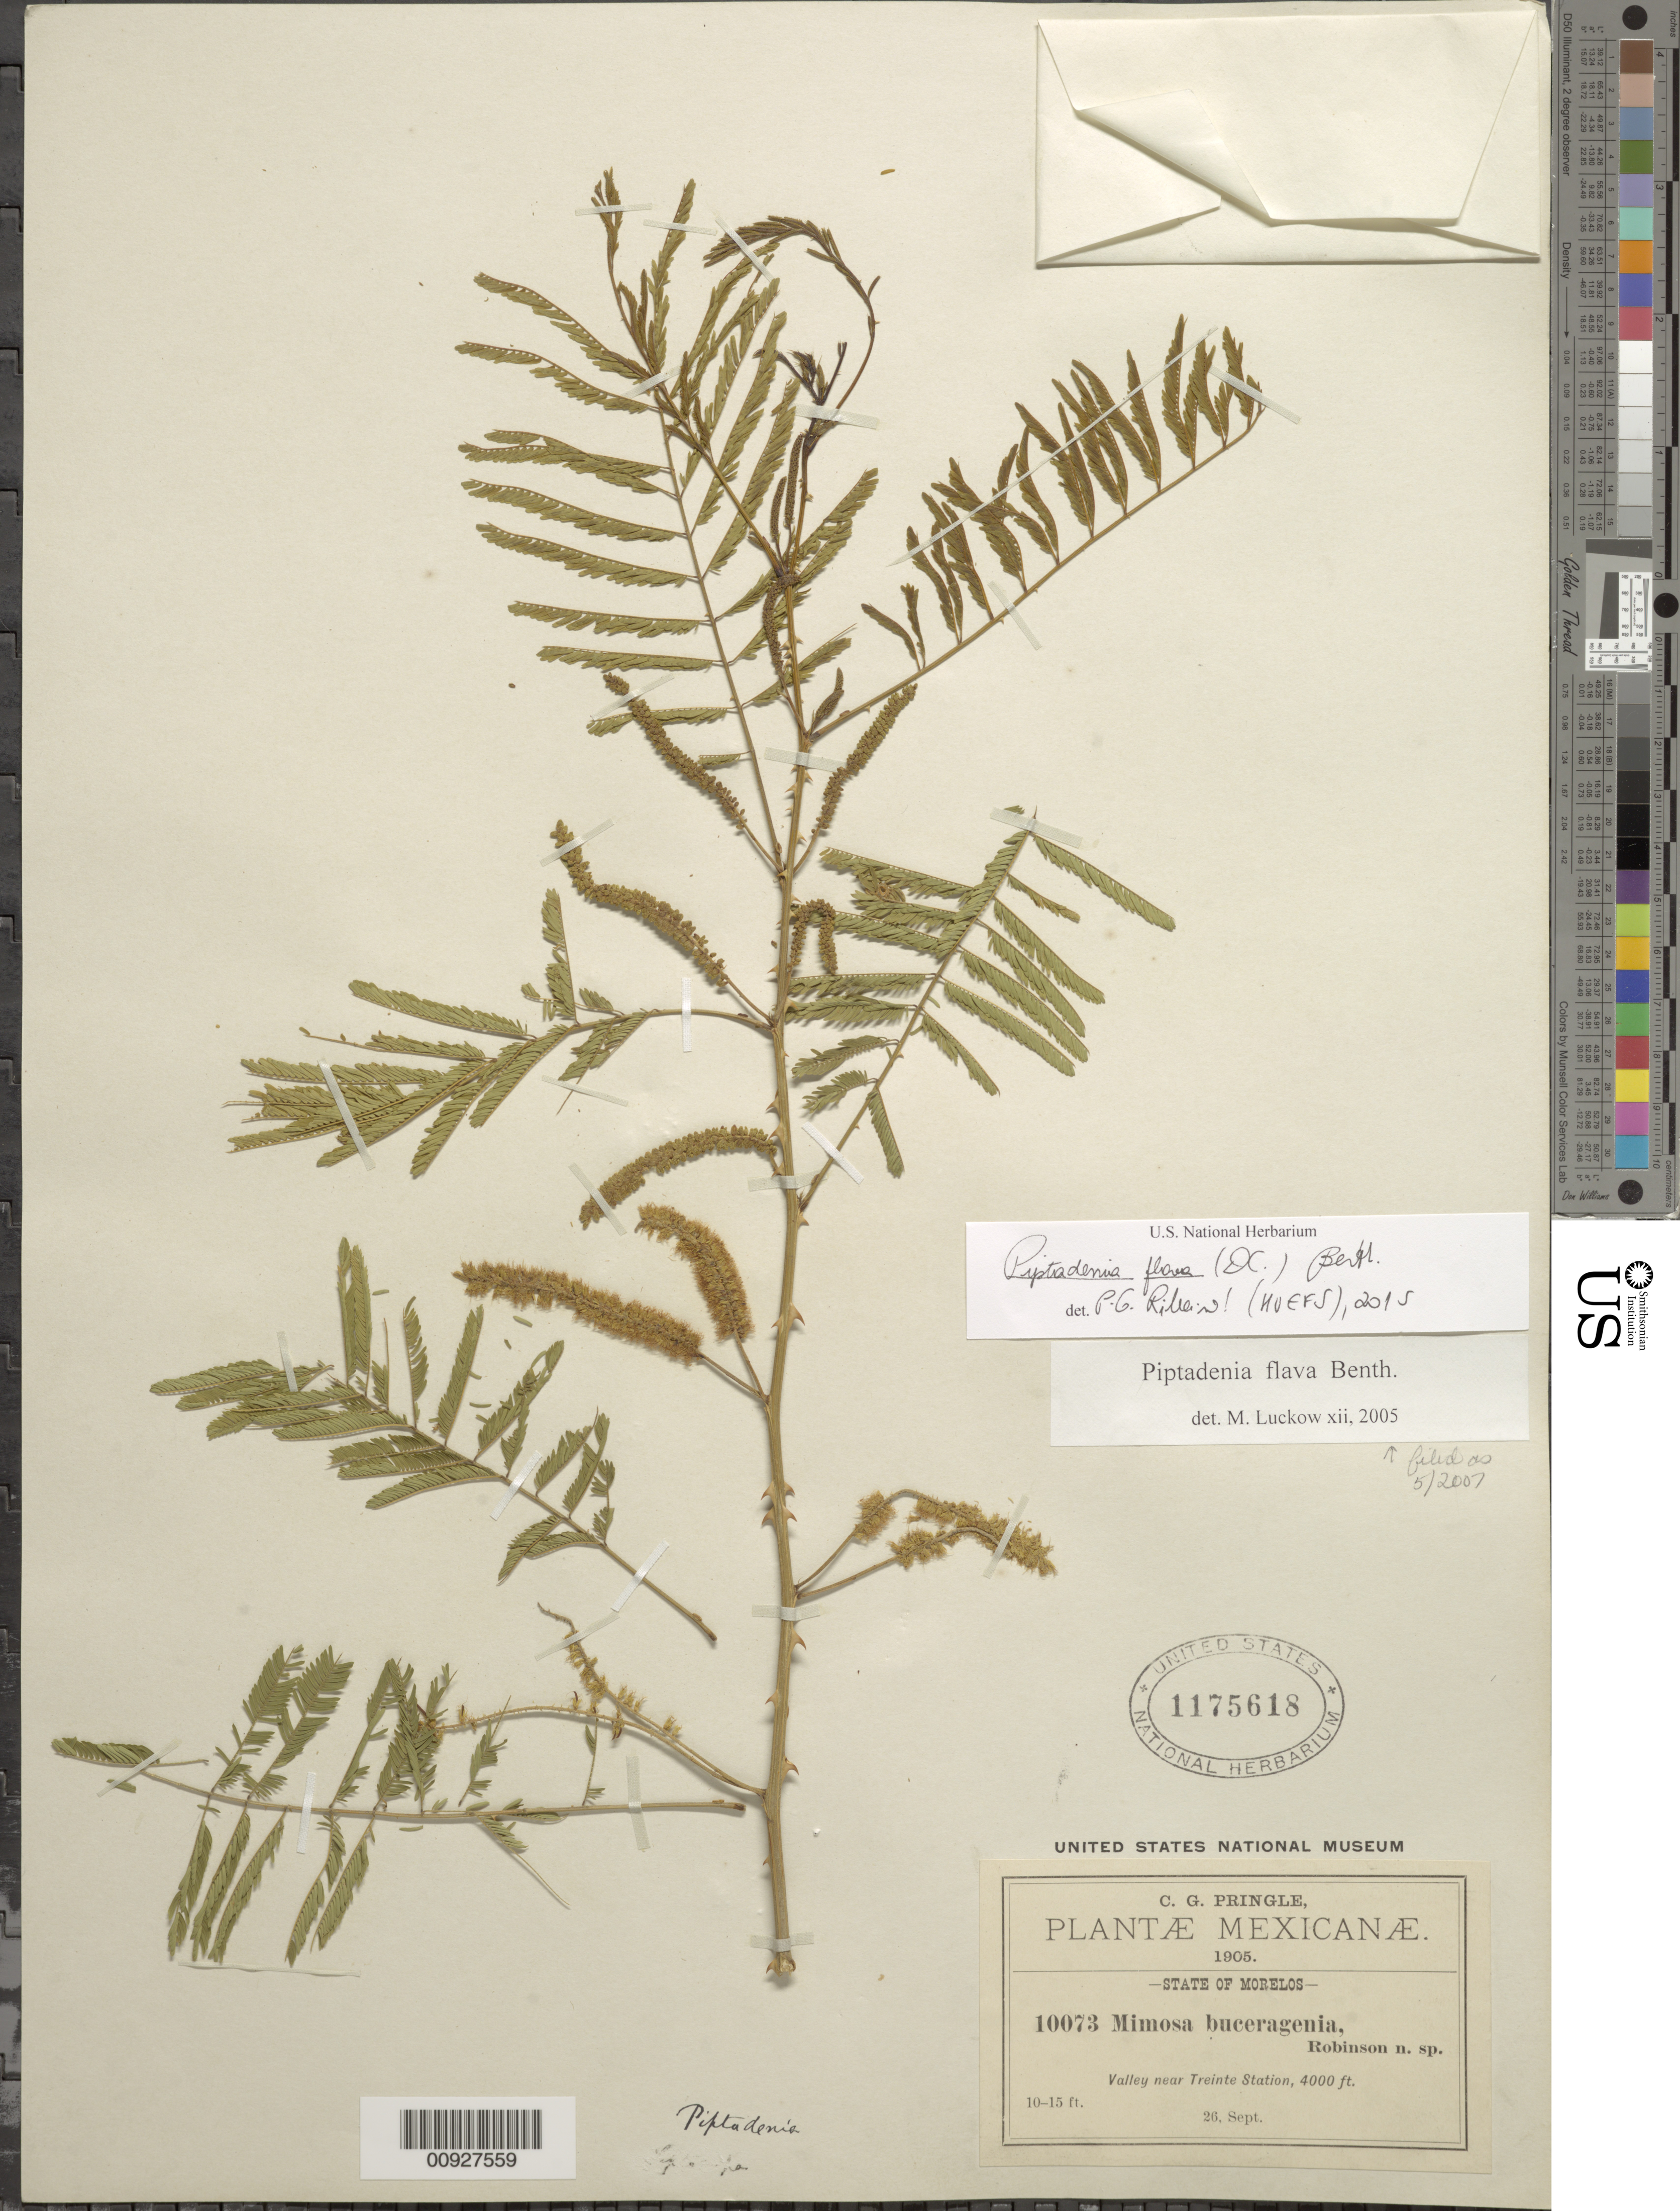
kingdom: Plantae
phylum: Tracheophyta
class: Magnoliopsida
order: Fabales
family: Fabaceae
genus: Piptadenia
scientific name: Piptadenia flava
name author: (DC.) Benth.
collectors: C. G. Pringle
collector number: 10073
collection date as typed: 26 Sep 1905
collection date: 1905-09-26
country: Mexico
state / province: Morelos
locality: Near train station, State of Morelos.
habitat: Valley.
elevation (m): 1219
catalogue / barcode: US 1175618